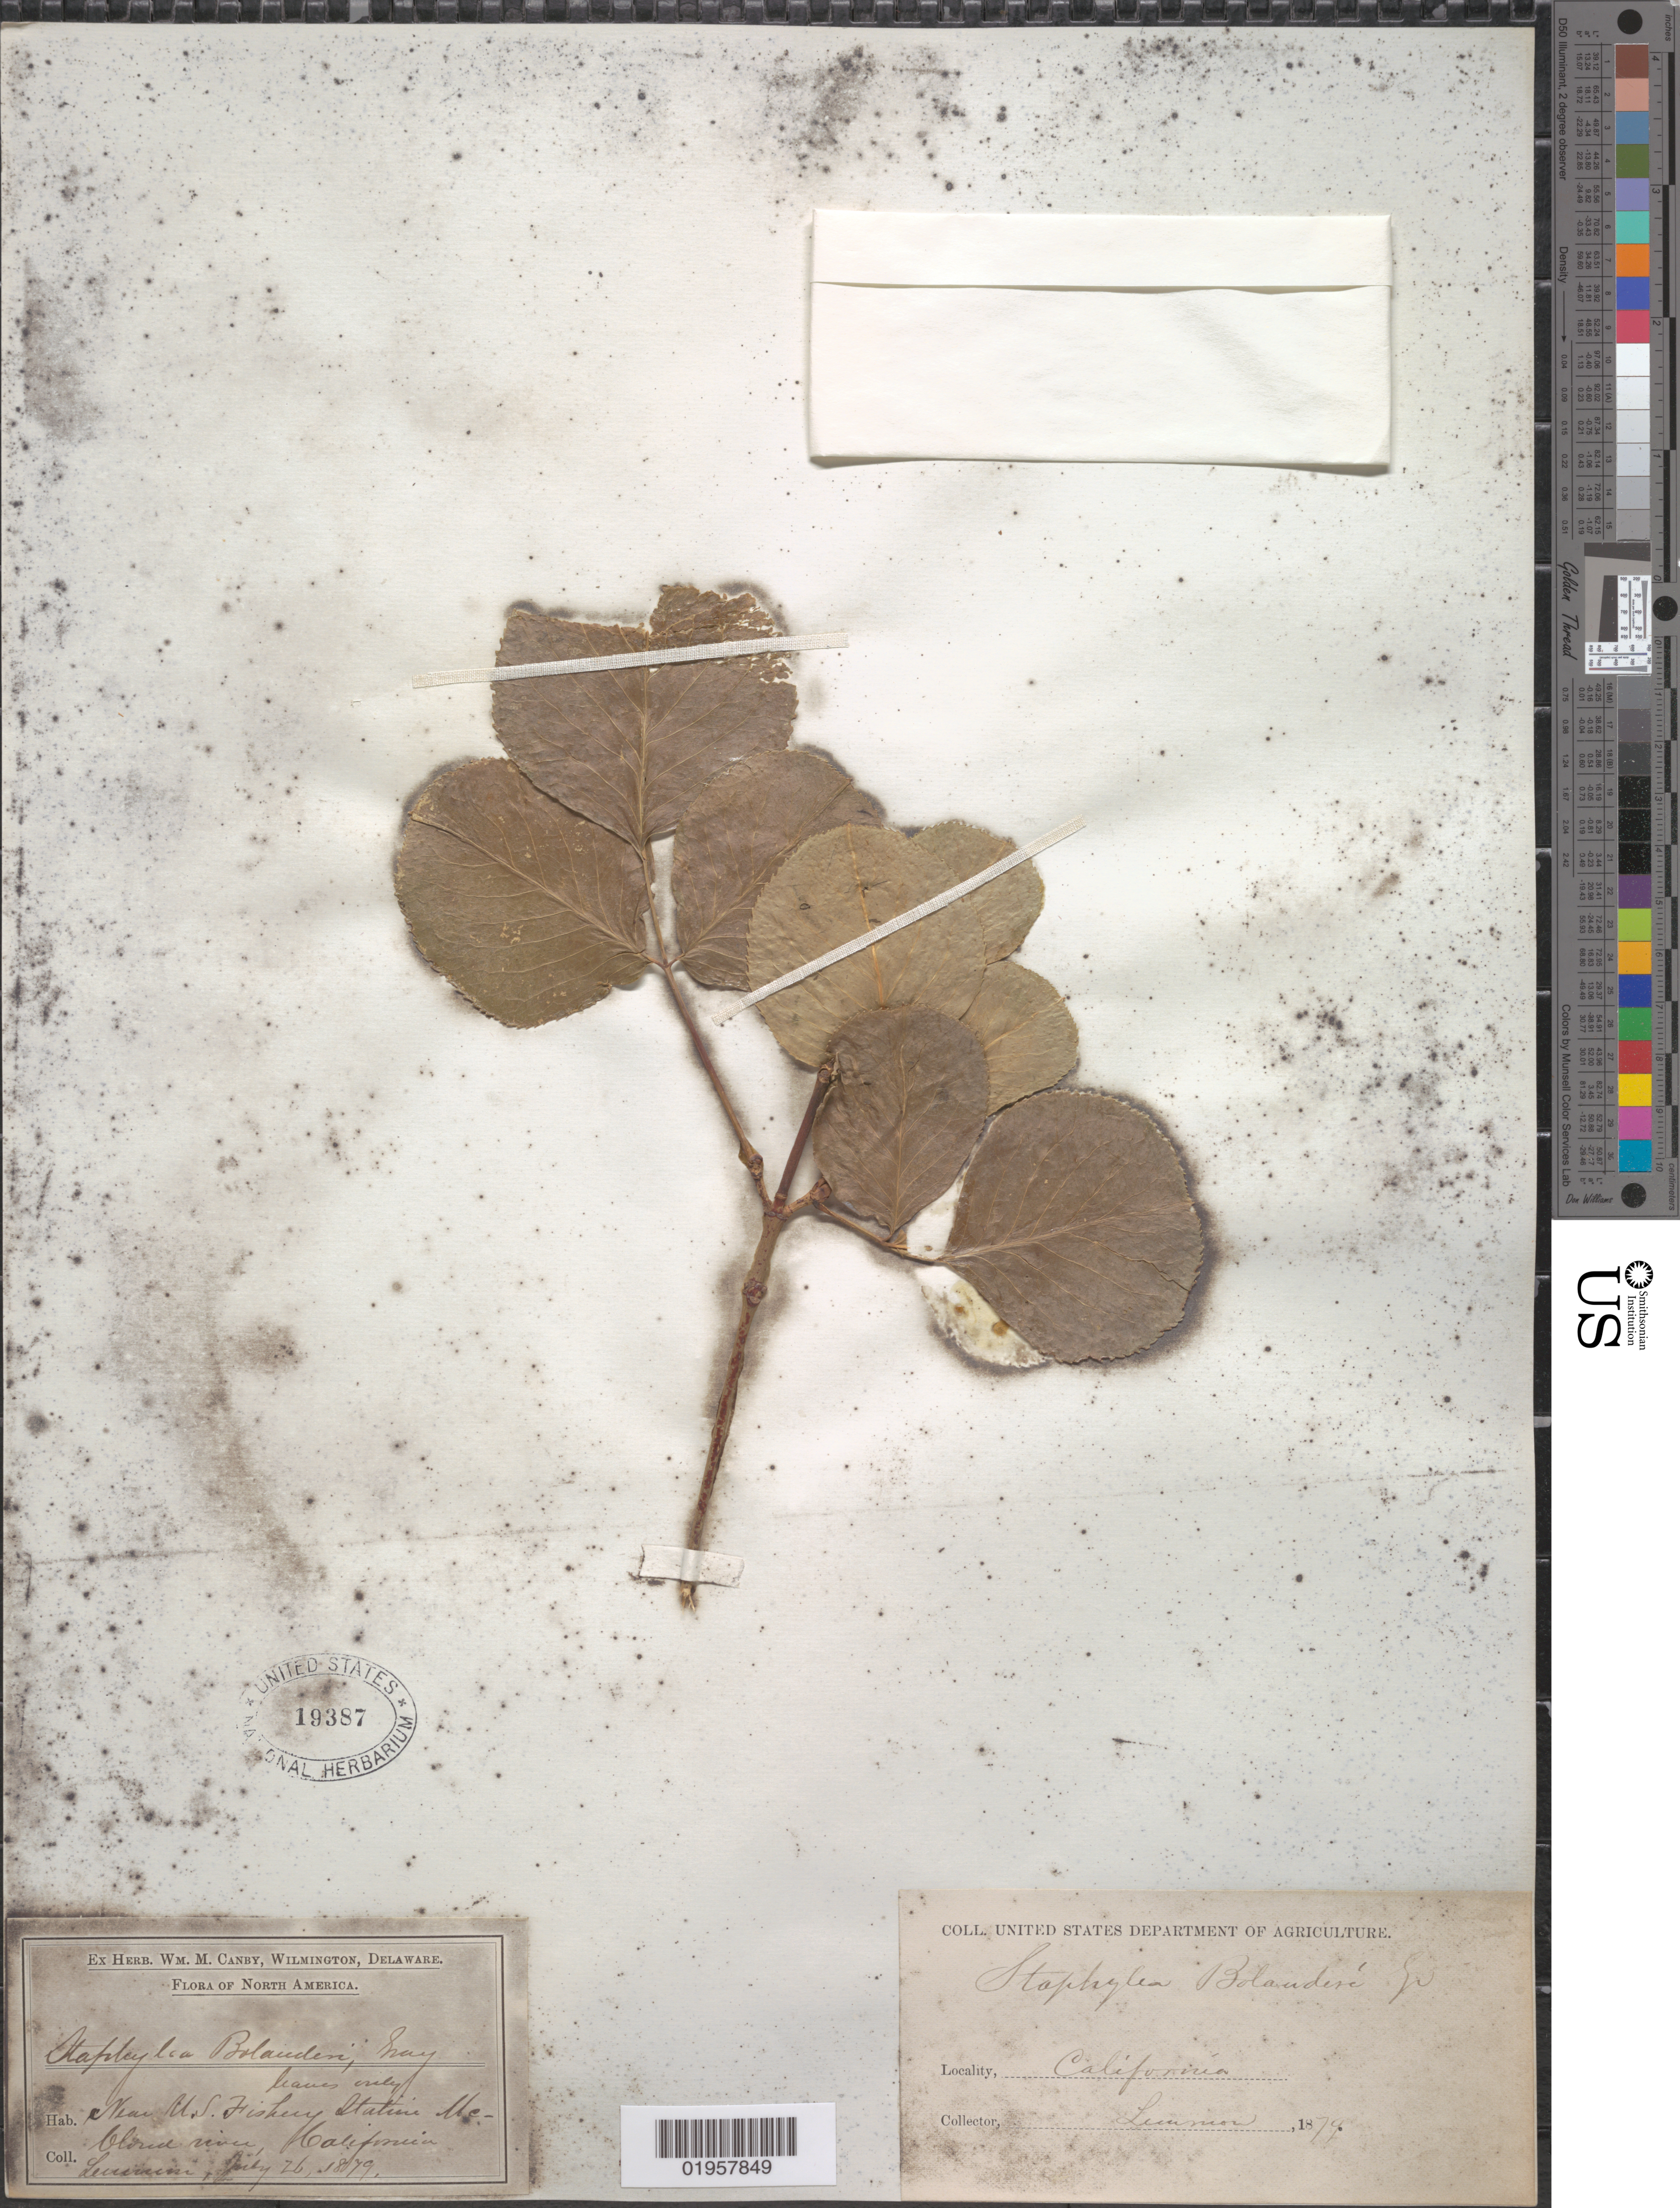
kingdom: Plantae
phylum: Tracheophyta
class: Magnoliopsida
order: Crossosomatales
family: Staphyleaceae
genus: Staphylea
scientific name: Staphylea bolanderi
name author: A. Gray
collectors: J. G. Lemmon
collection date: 1879-07-26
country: United States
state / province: California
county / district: Siskiyou/Shasta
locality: McCloud River near U.S. Fishery Station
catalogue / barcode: US 19387